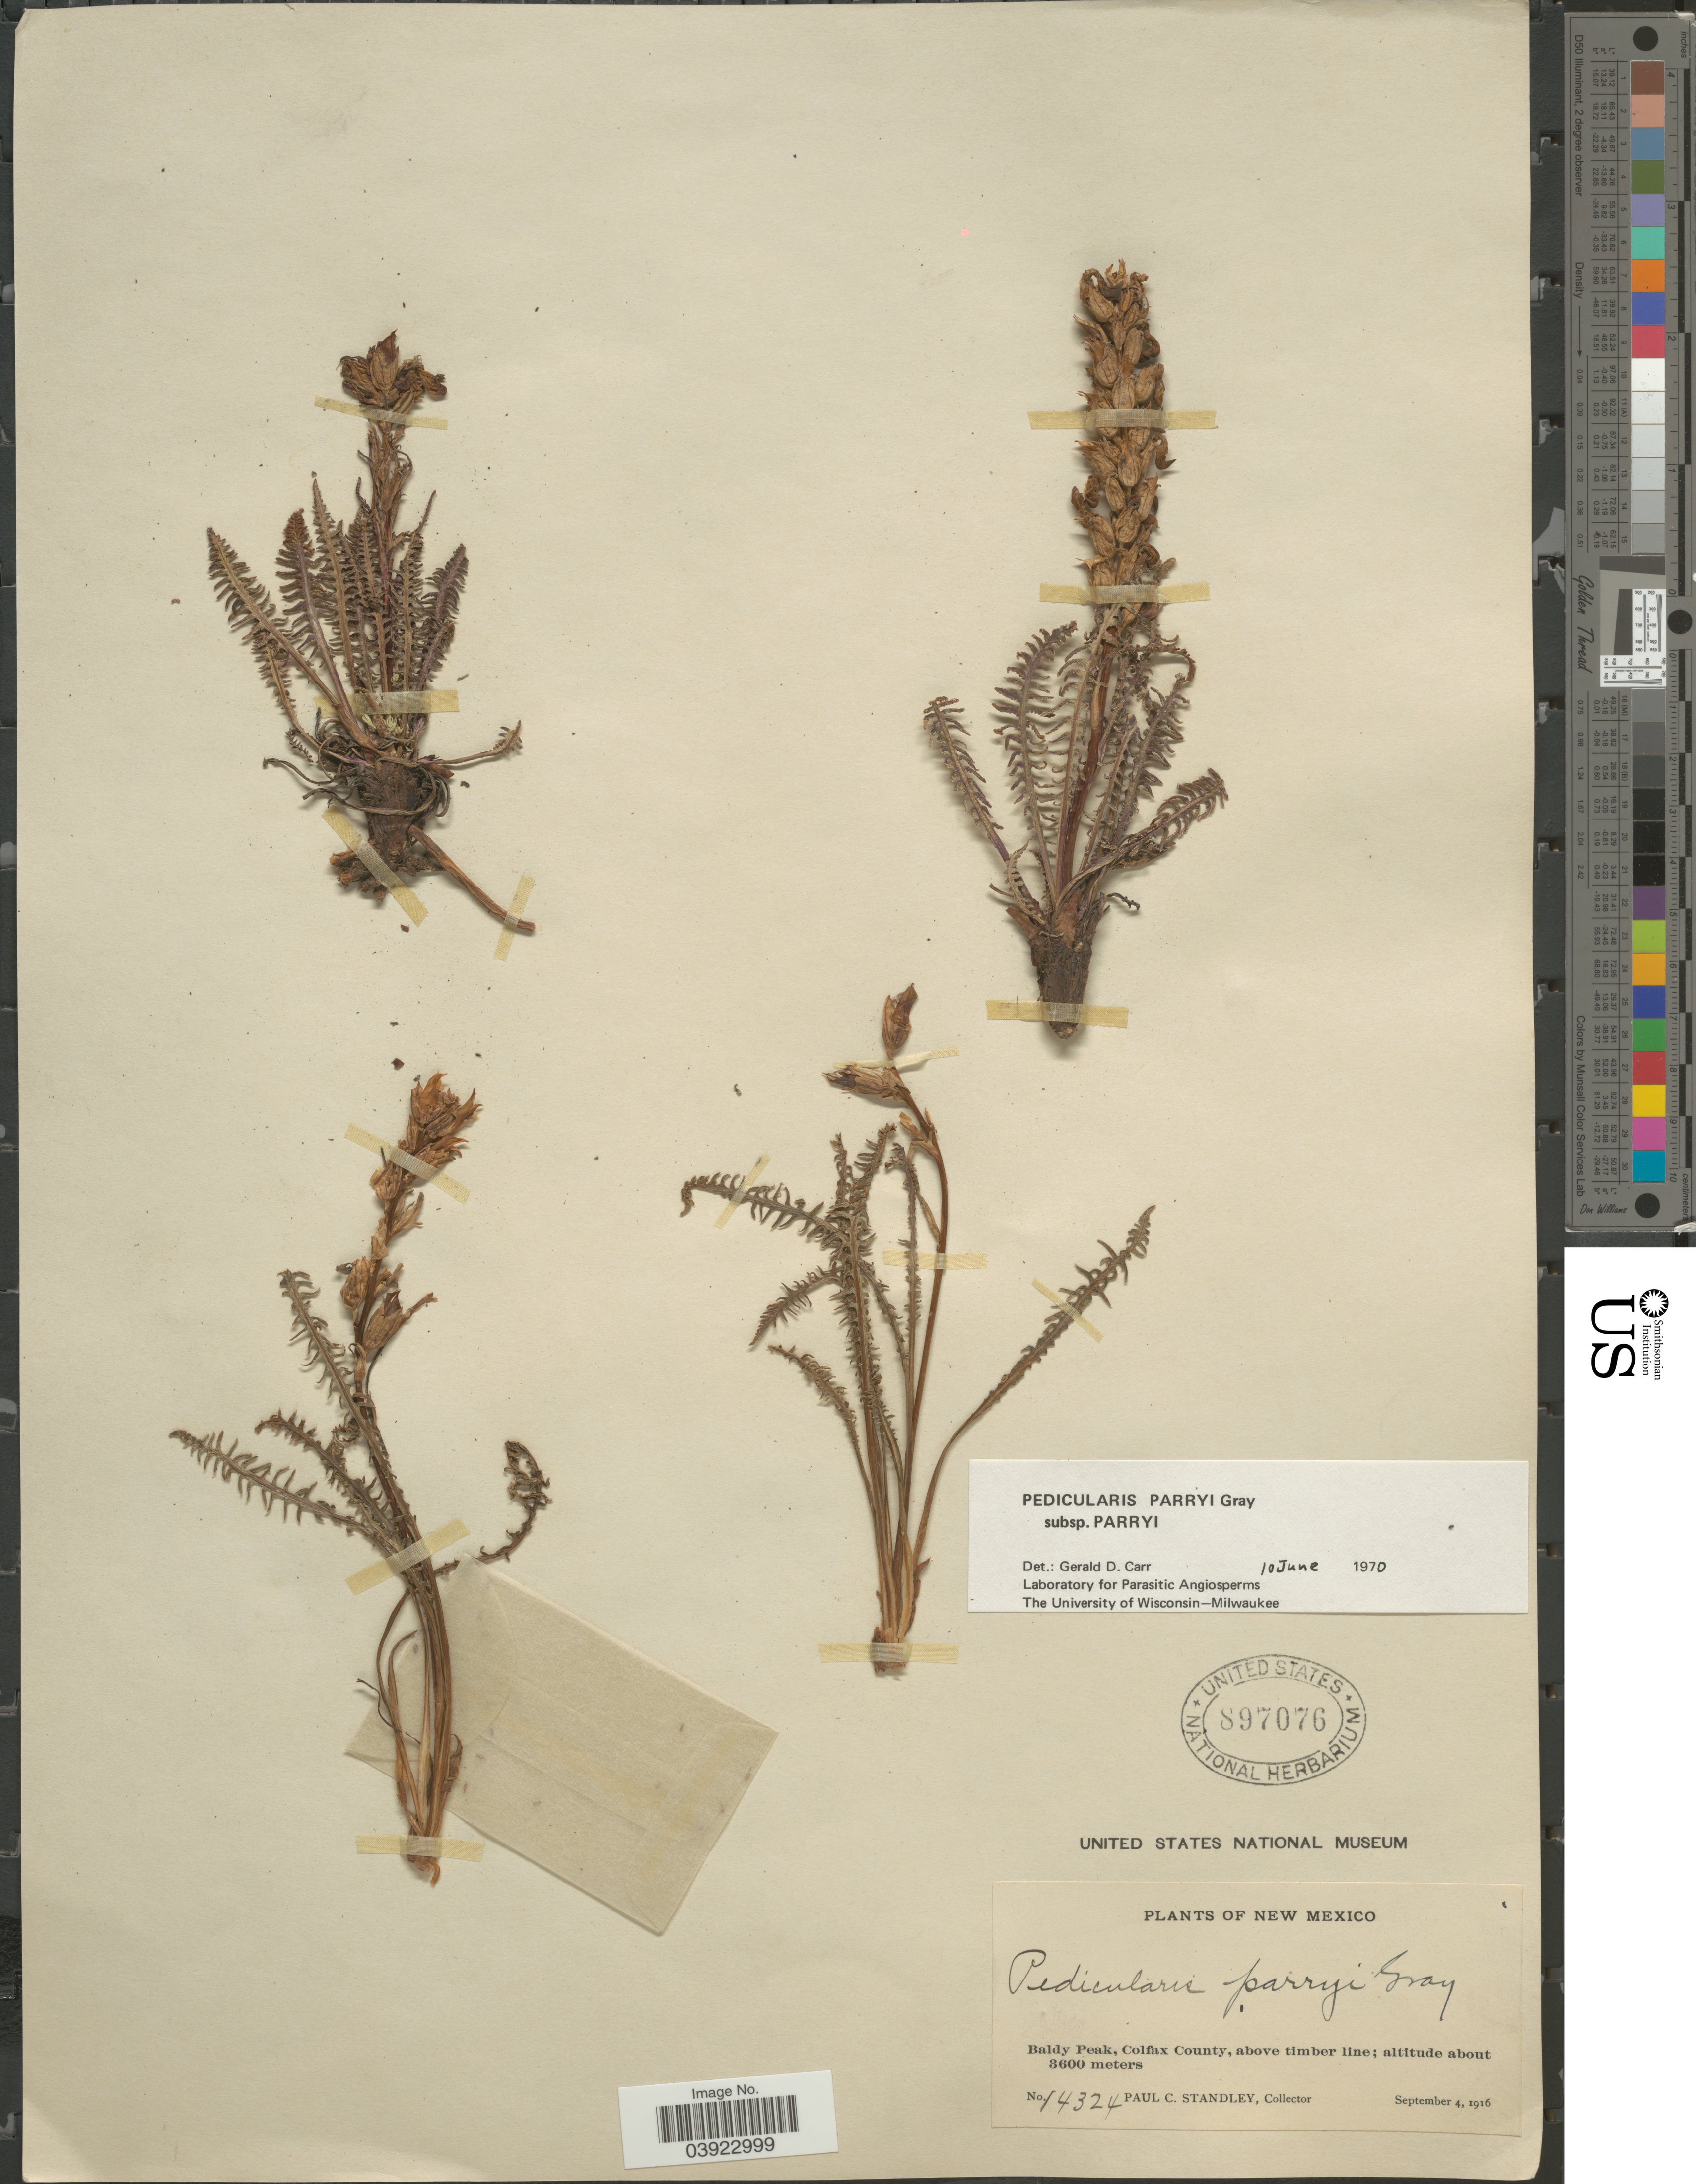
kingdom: Plantae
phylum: Tracheophyta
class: Magnoliopsida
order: Lamiales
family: Orobanchaceae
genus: Pedicularis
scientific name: Pedicularis parryi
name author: A. Gray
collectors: P. C. Standley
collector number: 14324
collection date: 1916-09-04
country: United States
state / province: New Mexico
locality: Baldy Peak, Colfax County, above timber line.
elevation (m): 3600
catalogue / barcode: US 897076